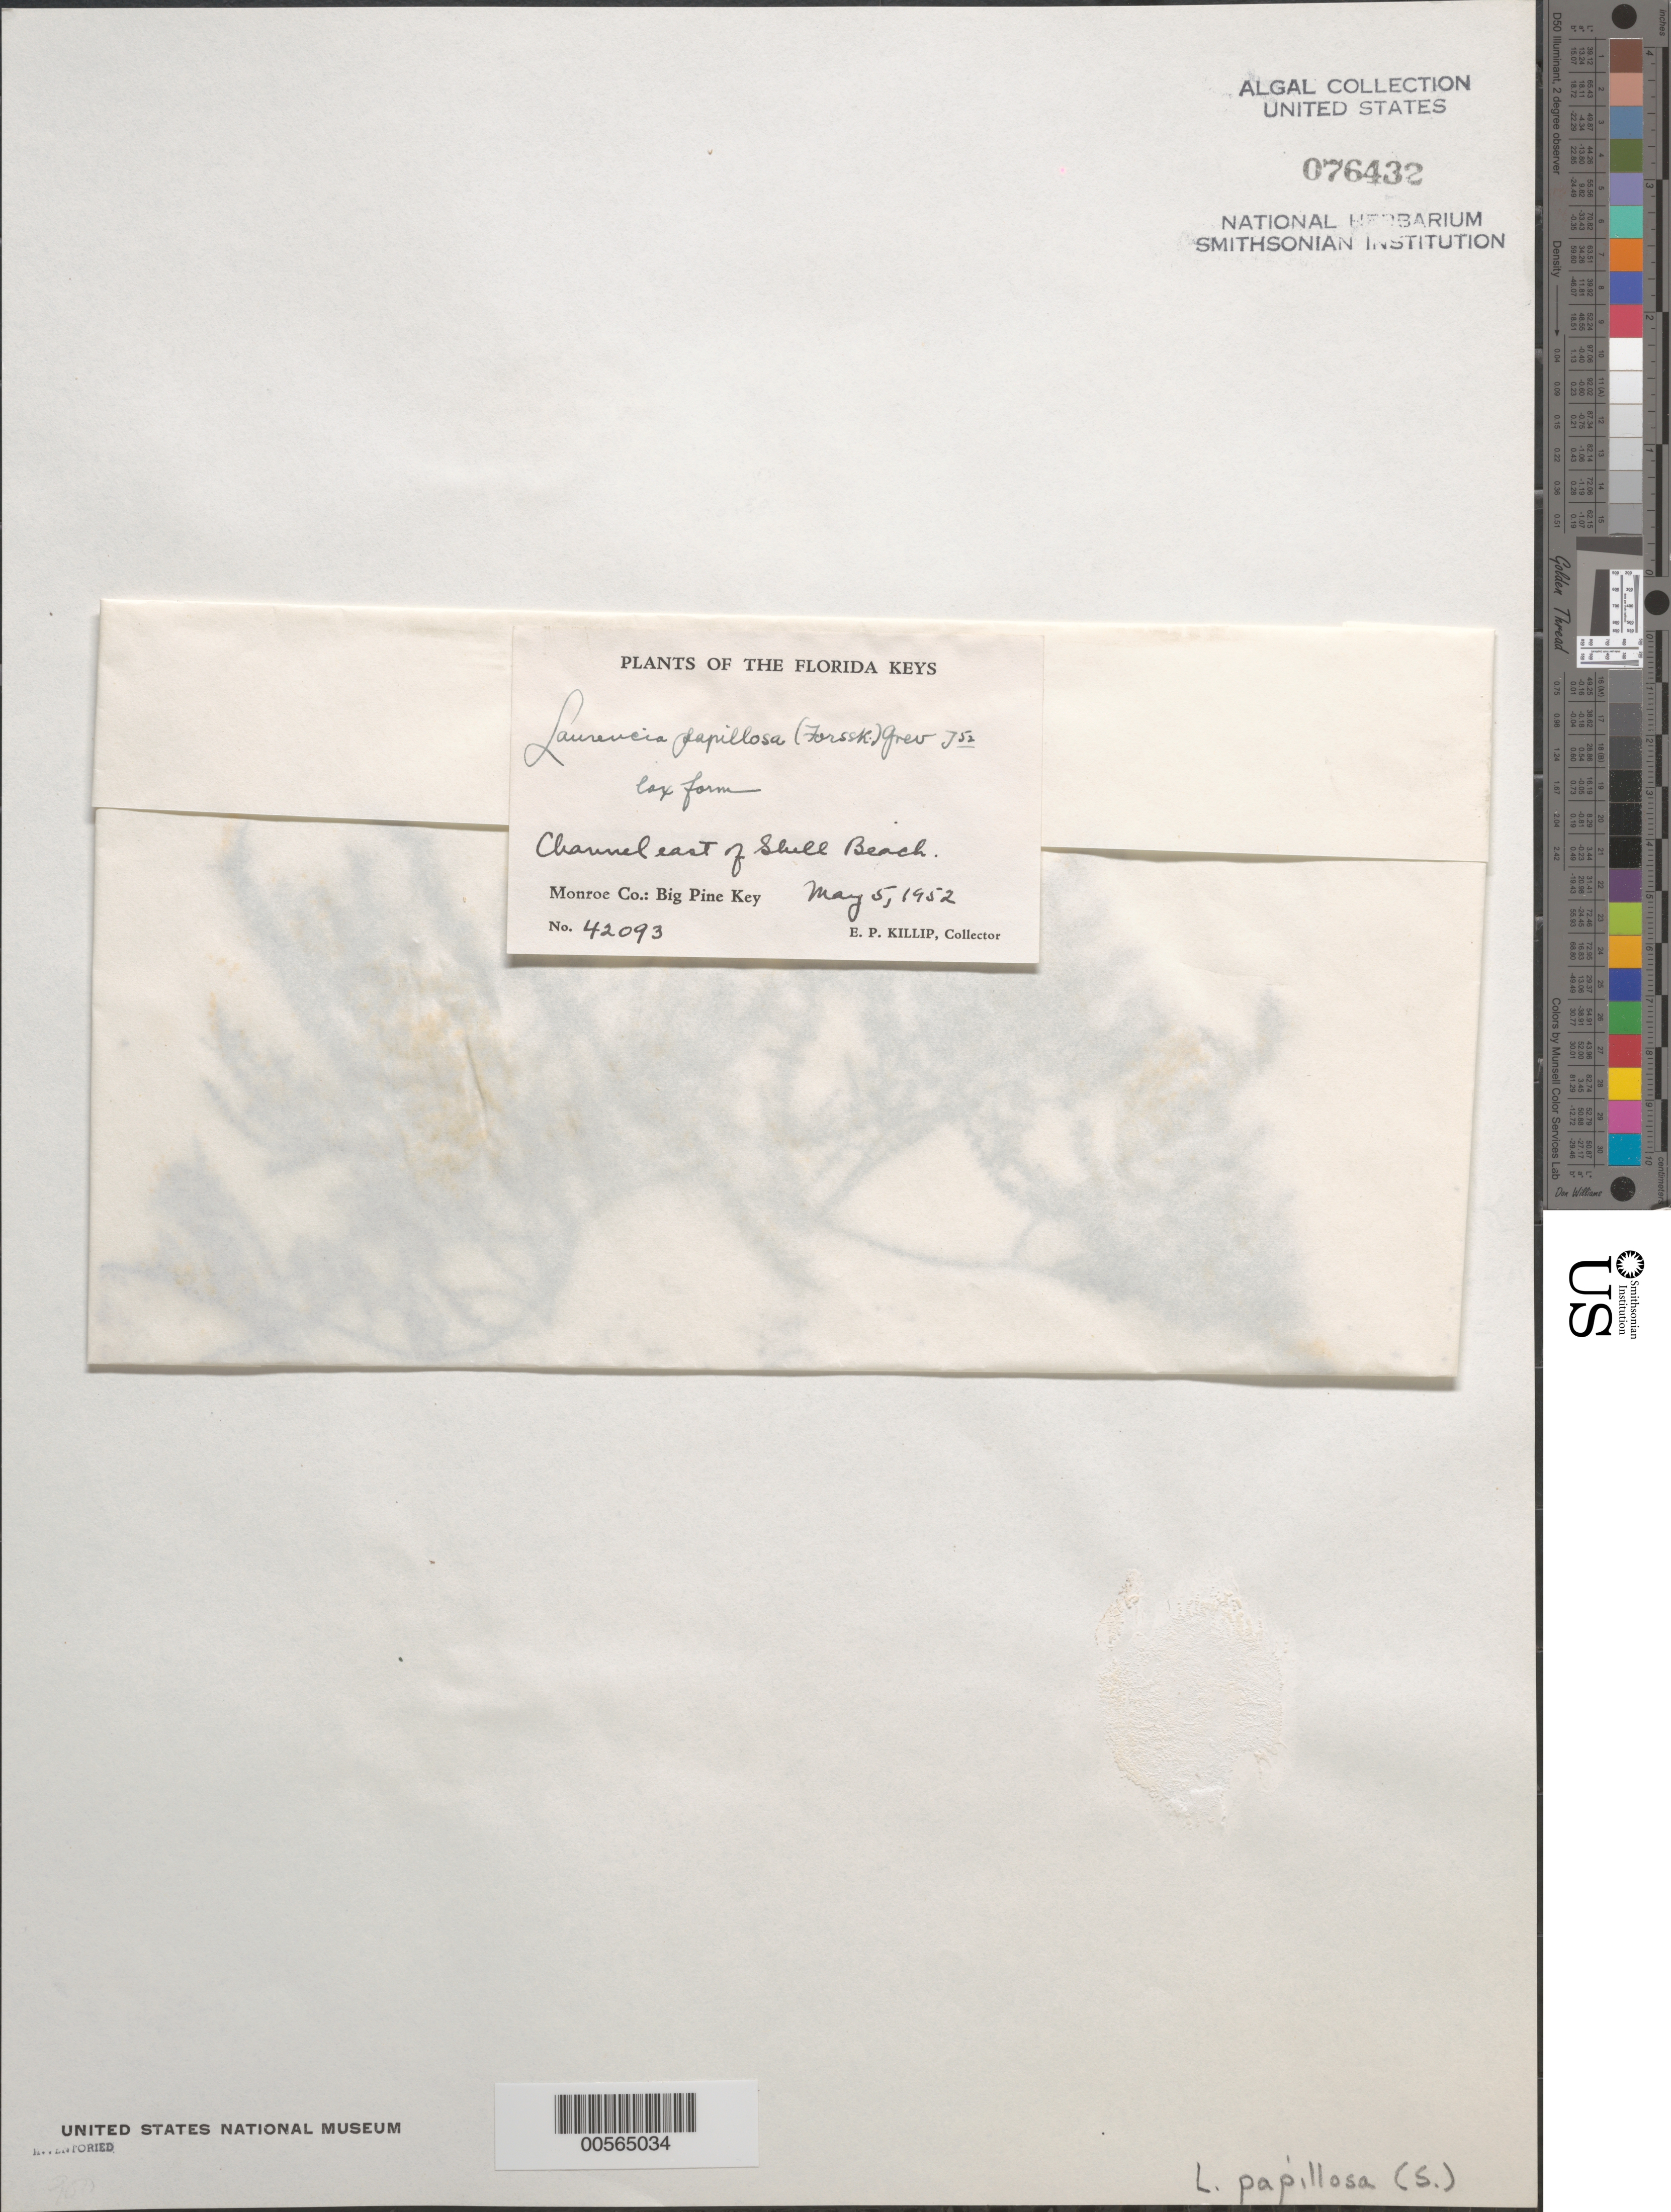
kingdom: Plantae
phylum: Rhodophyta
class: Florideophyceae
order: Ceramiales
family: Rhodomelaceae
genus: Palisada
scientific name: Palisada perforata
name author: (Bory) K.W. Nam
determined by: Algae name updating Project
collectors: E. P. Killip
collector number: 42093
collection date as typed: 05 May 1952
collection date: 1952-05-05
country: United States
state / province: Florida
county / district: Monroe County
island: Big Pine Key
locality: Channel east of Shell Beach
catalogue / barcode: US 76432